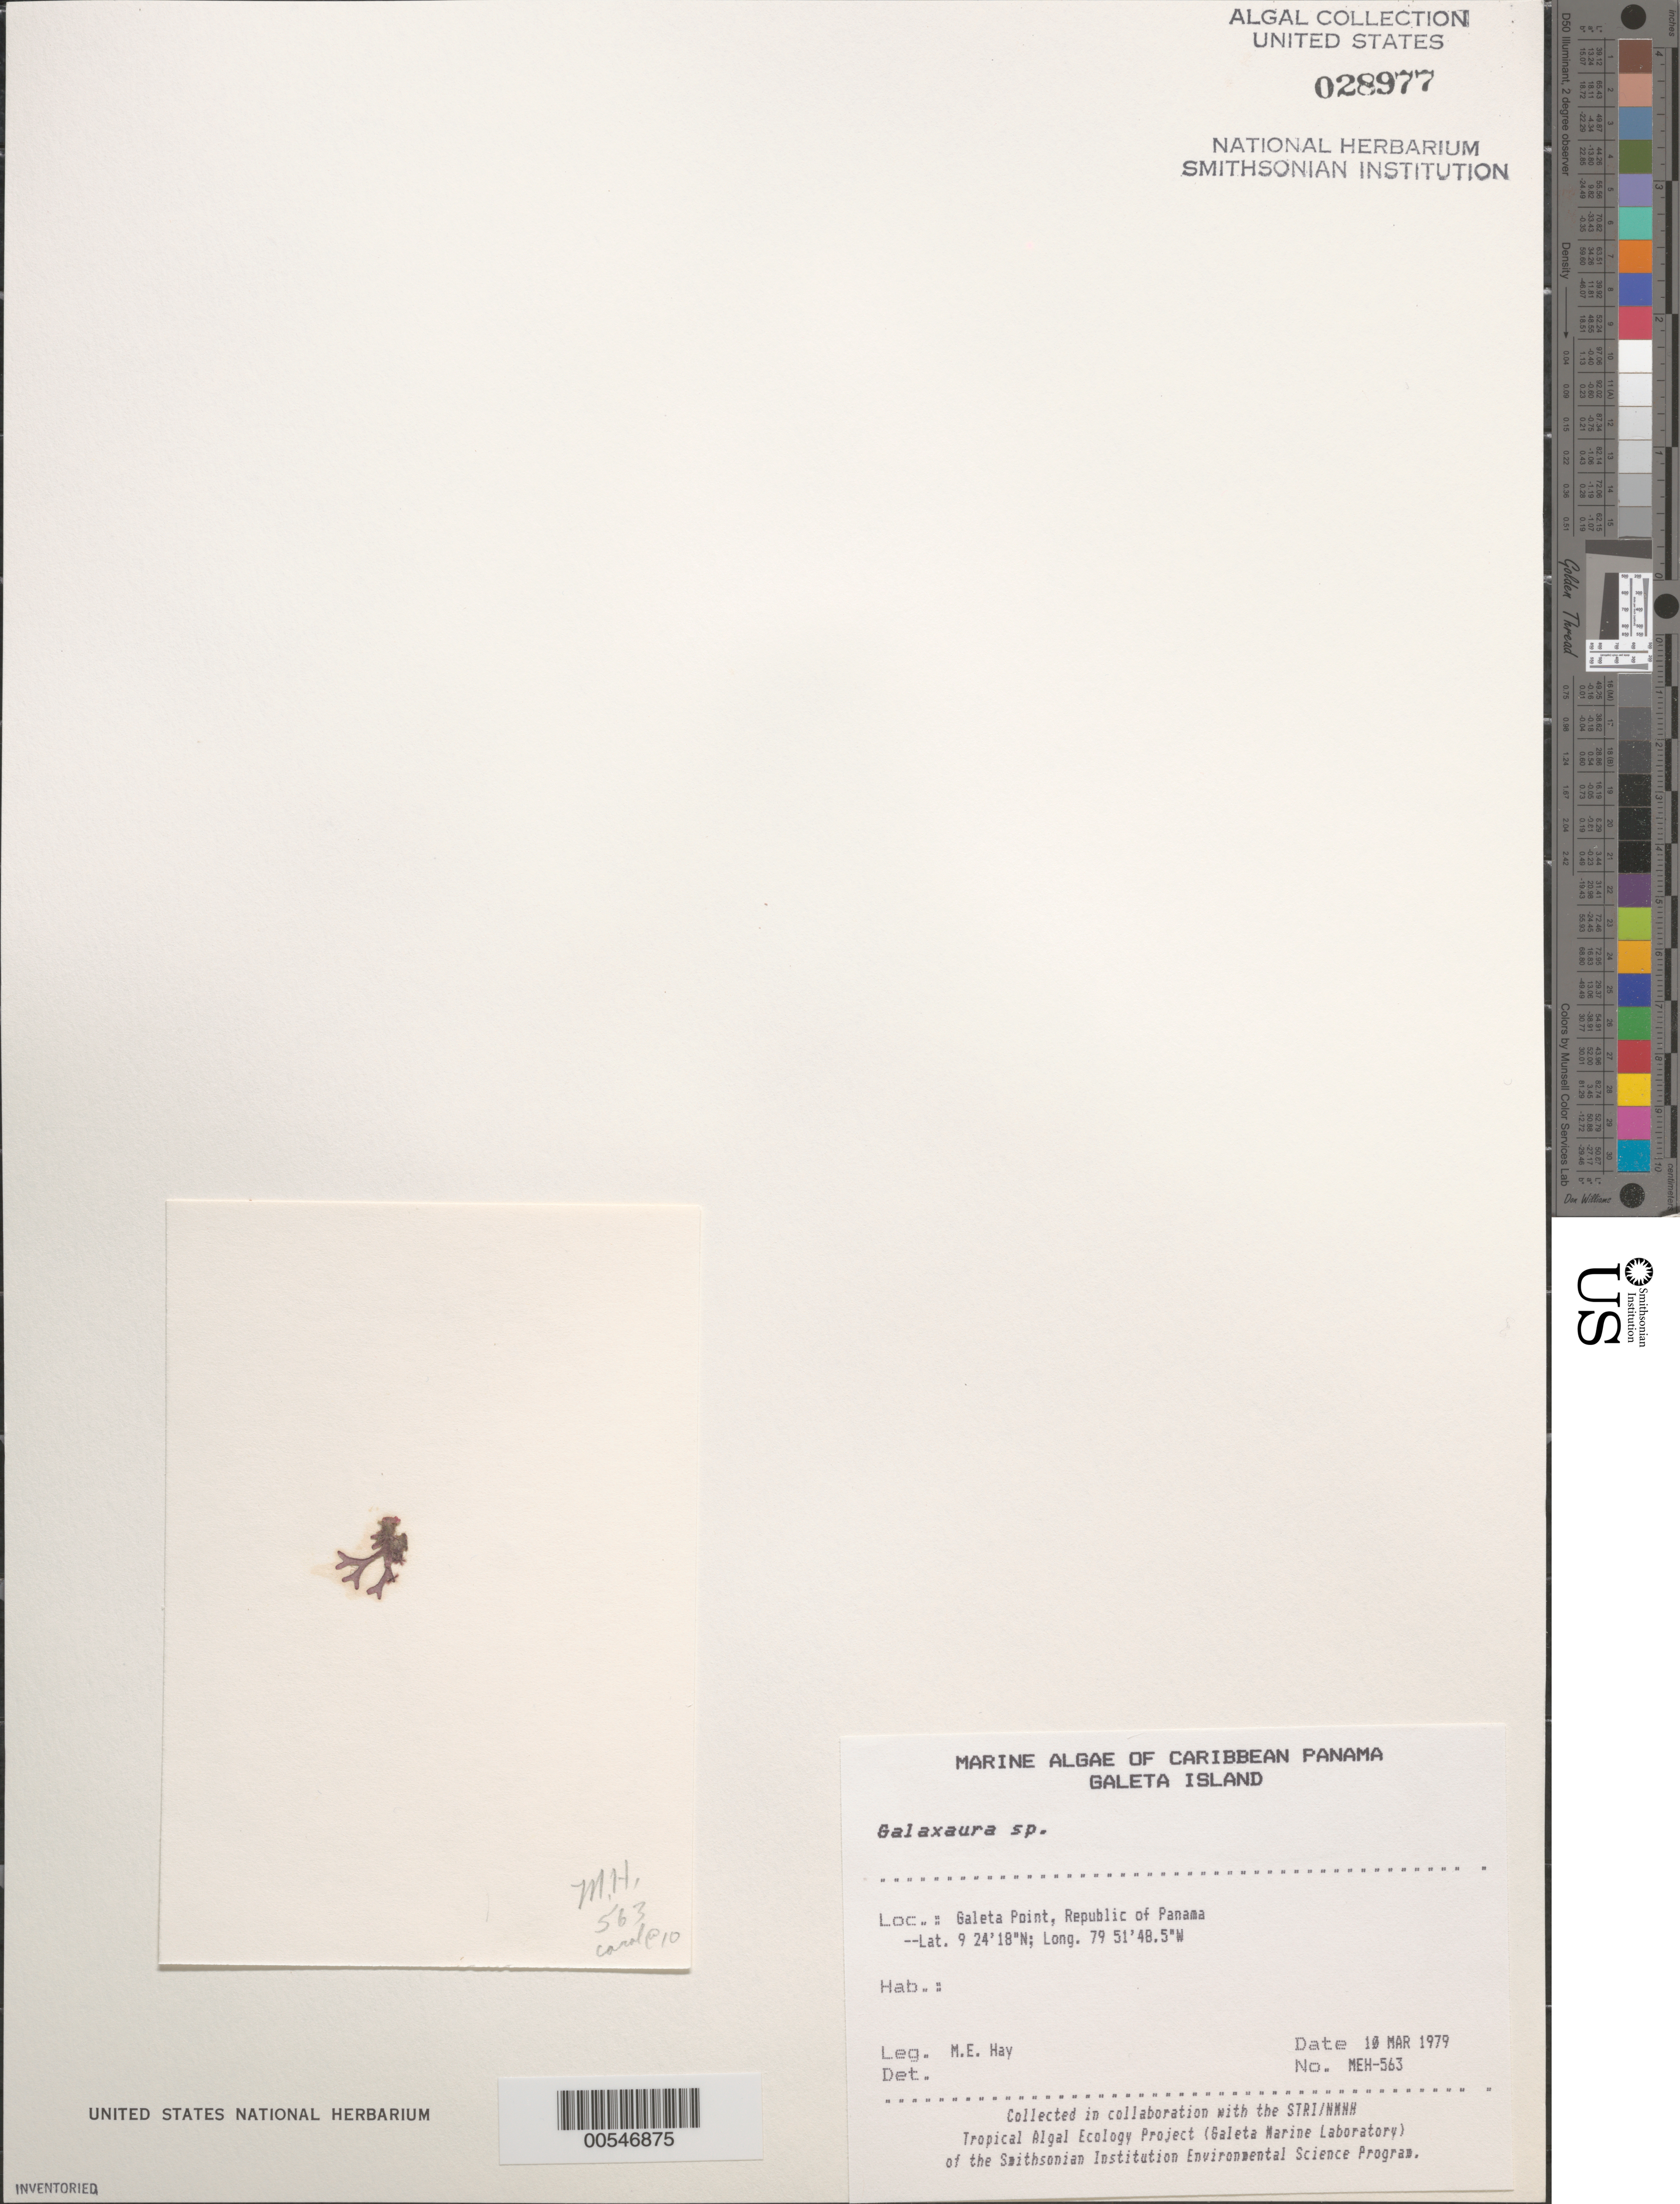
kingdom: Plantae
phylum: Rhodophyta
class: Florideophyceae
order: Nemaliales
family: Galaxauraceae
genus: Galaxaura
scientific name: Galaxaura sp.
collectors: M. E. Hay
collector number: MEH-563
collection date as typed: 10 Mar 1979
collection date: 1979-03-10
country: Panama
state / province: Colón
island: Galeta Island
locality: Galeta Point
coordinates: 9 24' 18" N, 79 51' 48.5" W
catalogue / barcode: US 28977